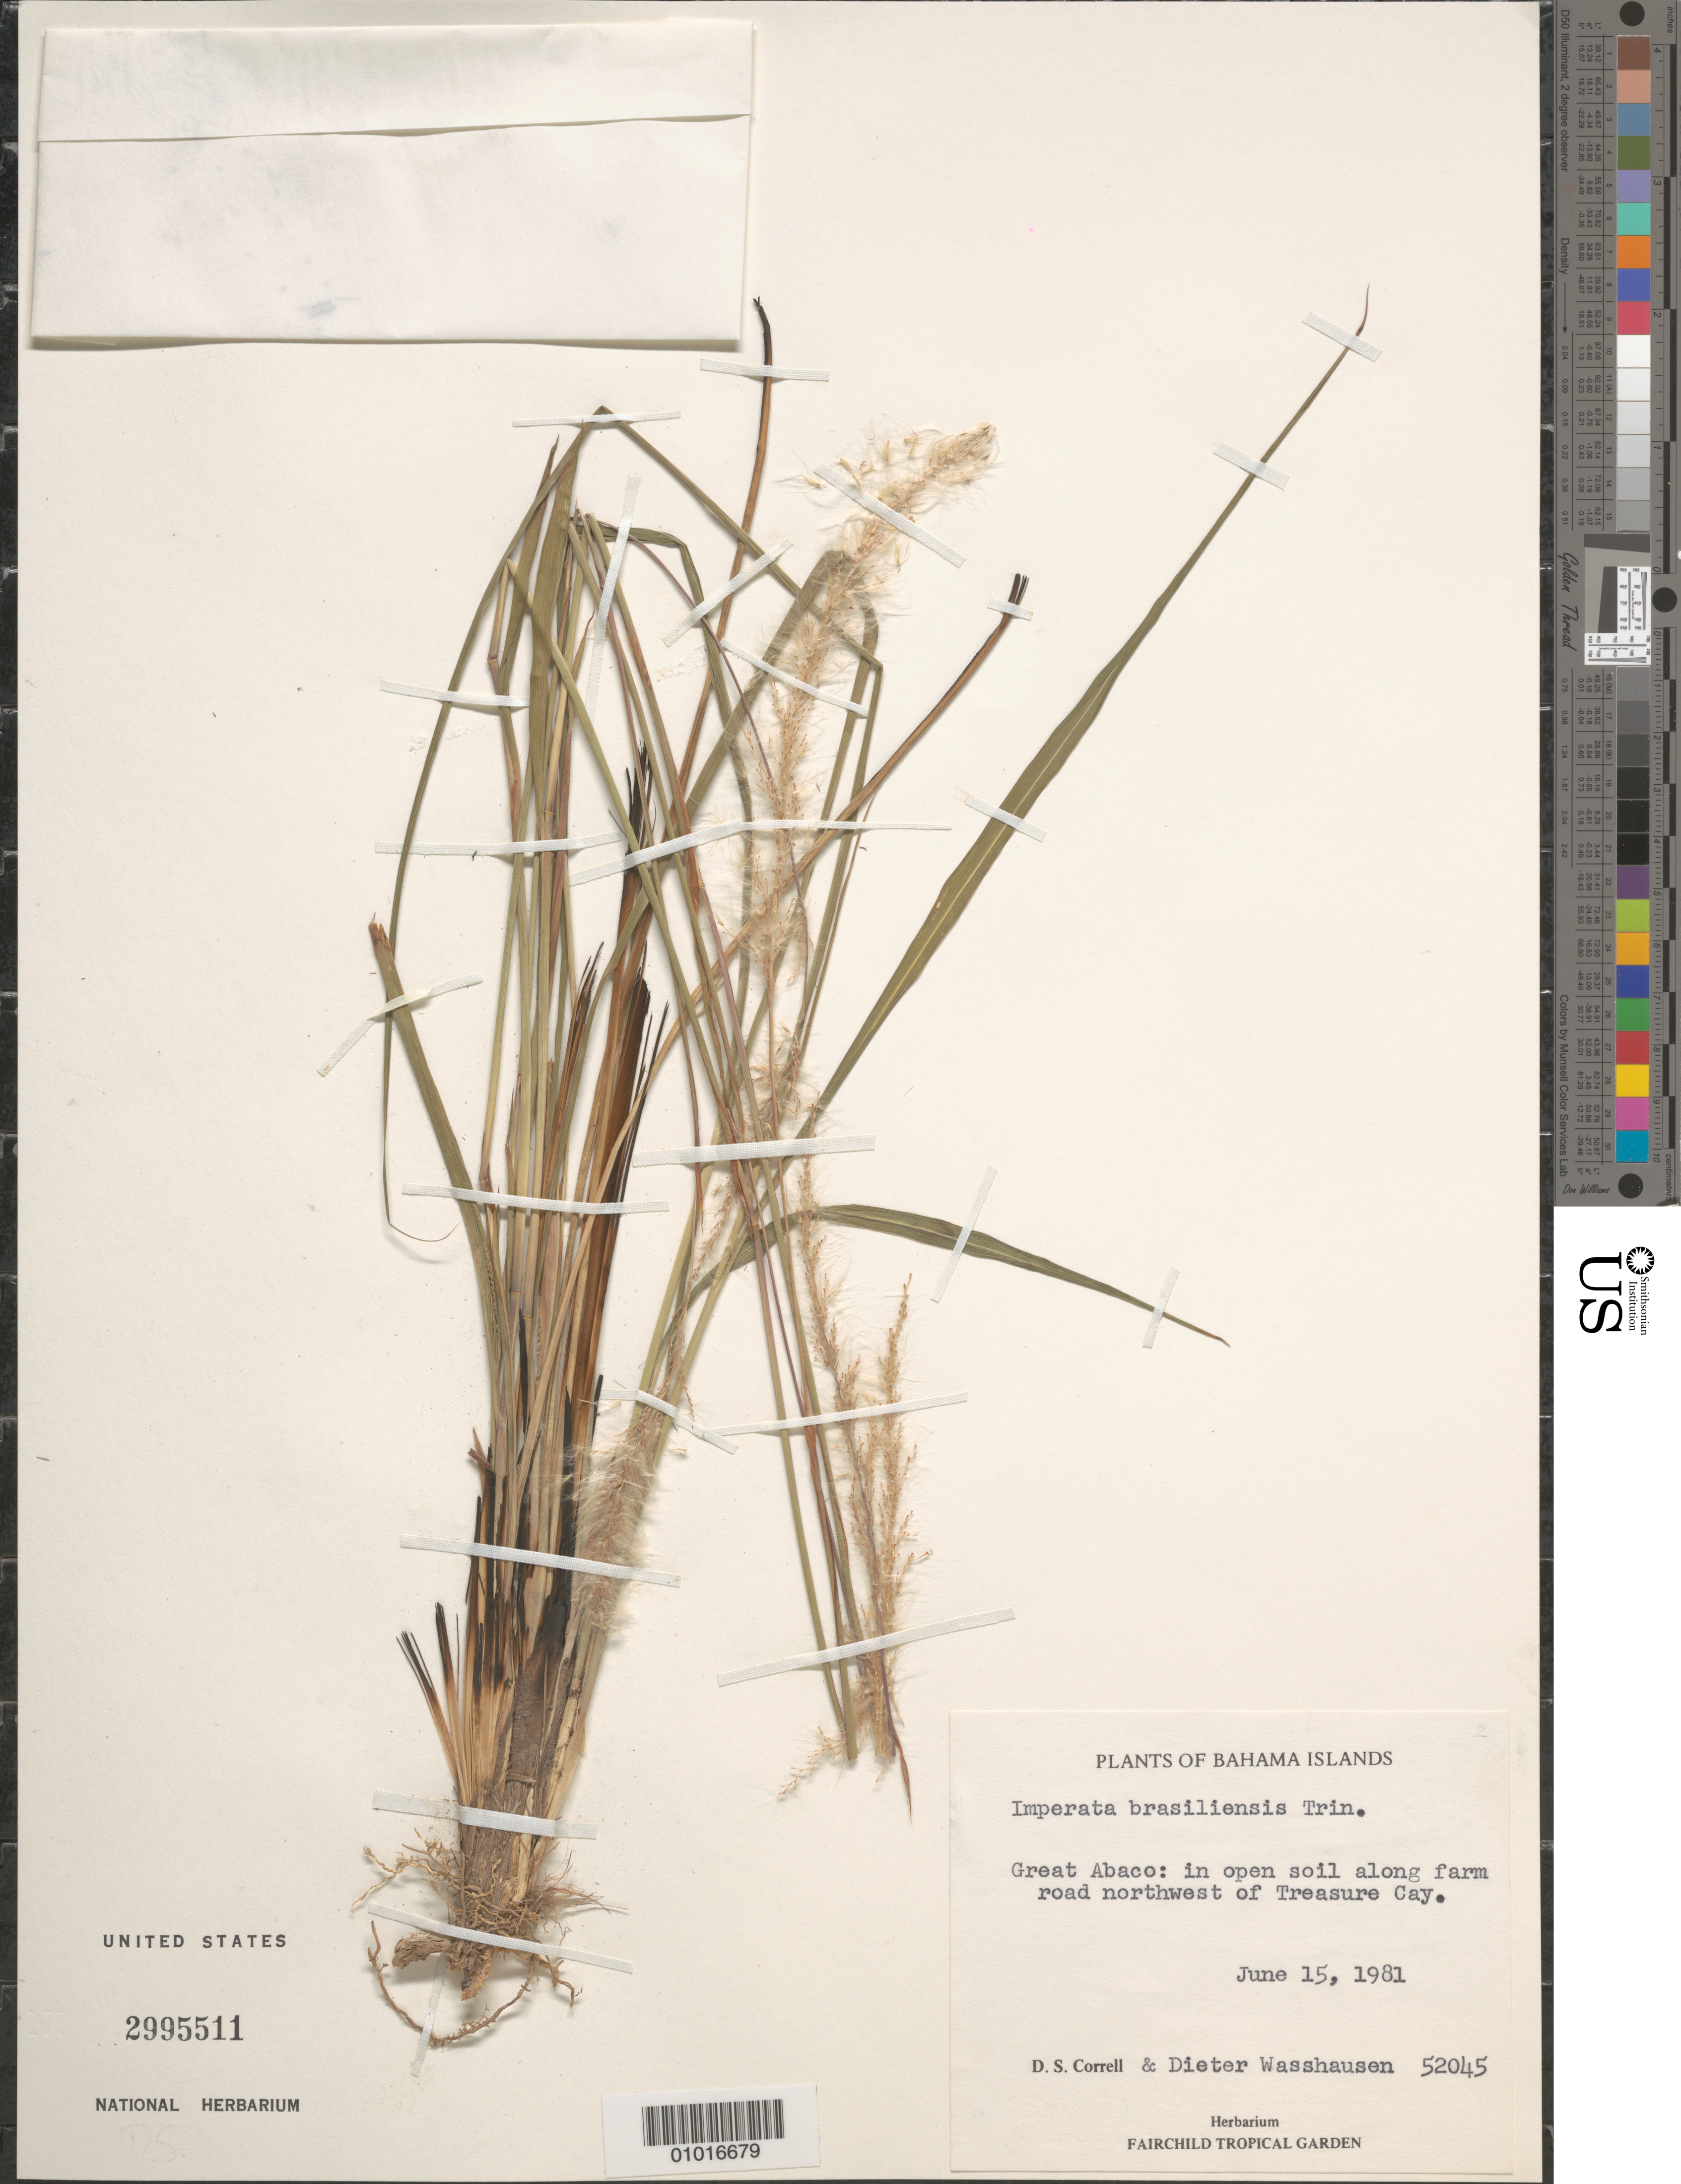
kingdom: Plantae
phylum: Tracheophyta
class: Liliopsida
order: Poales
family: Poaceae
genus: Imperata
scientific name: Imperata brasiliensis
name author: Trin.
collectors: D. S. Correll & D. C. Wasshausen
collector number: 52045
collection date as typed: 15 Jun 1981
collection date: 1981-06-15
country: Bahamas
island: Abaco I.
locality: Along farm road northeast of Treasure Cay.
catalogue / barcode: US 2995511